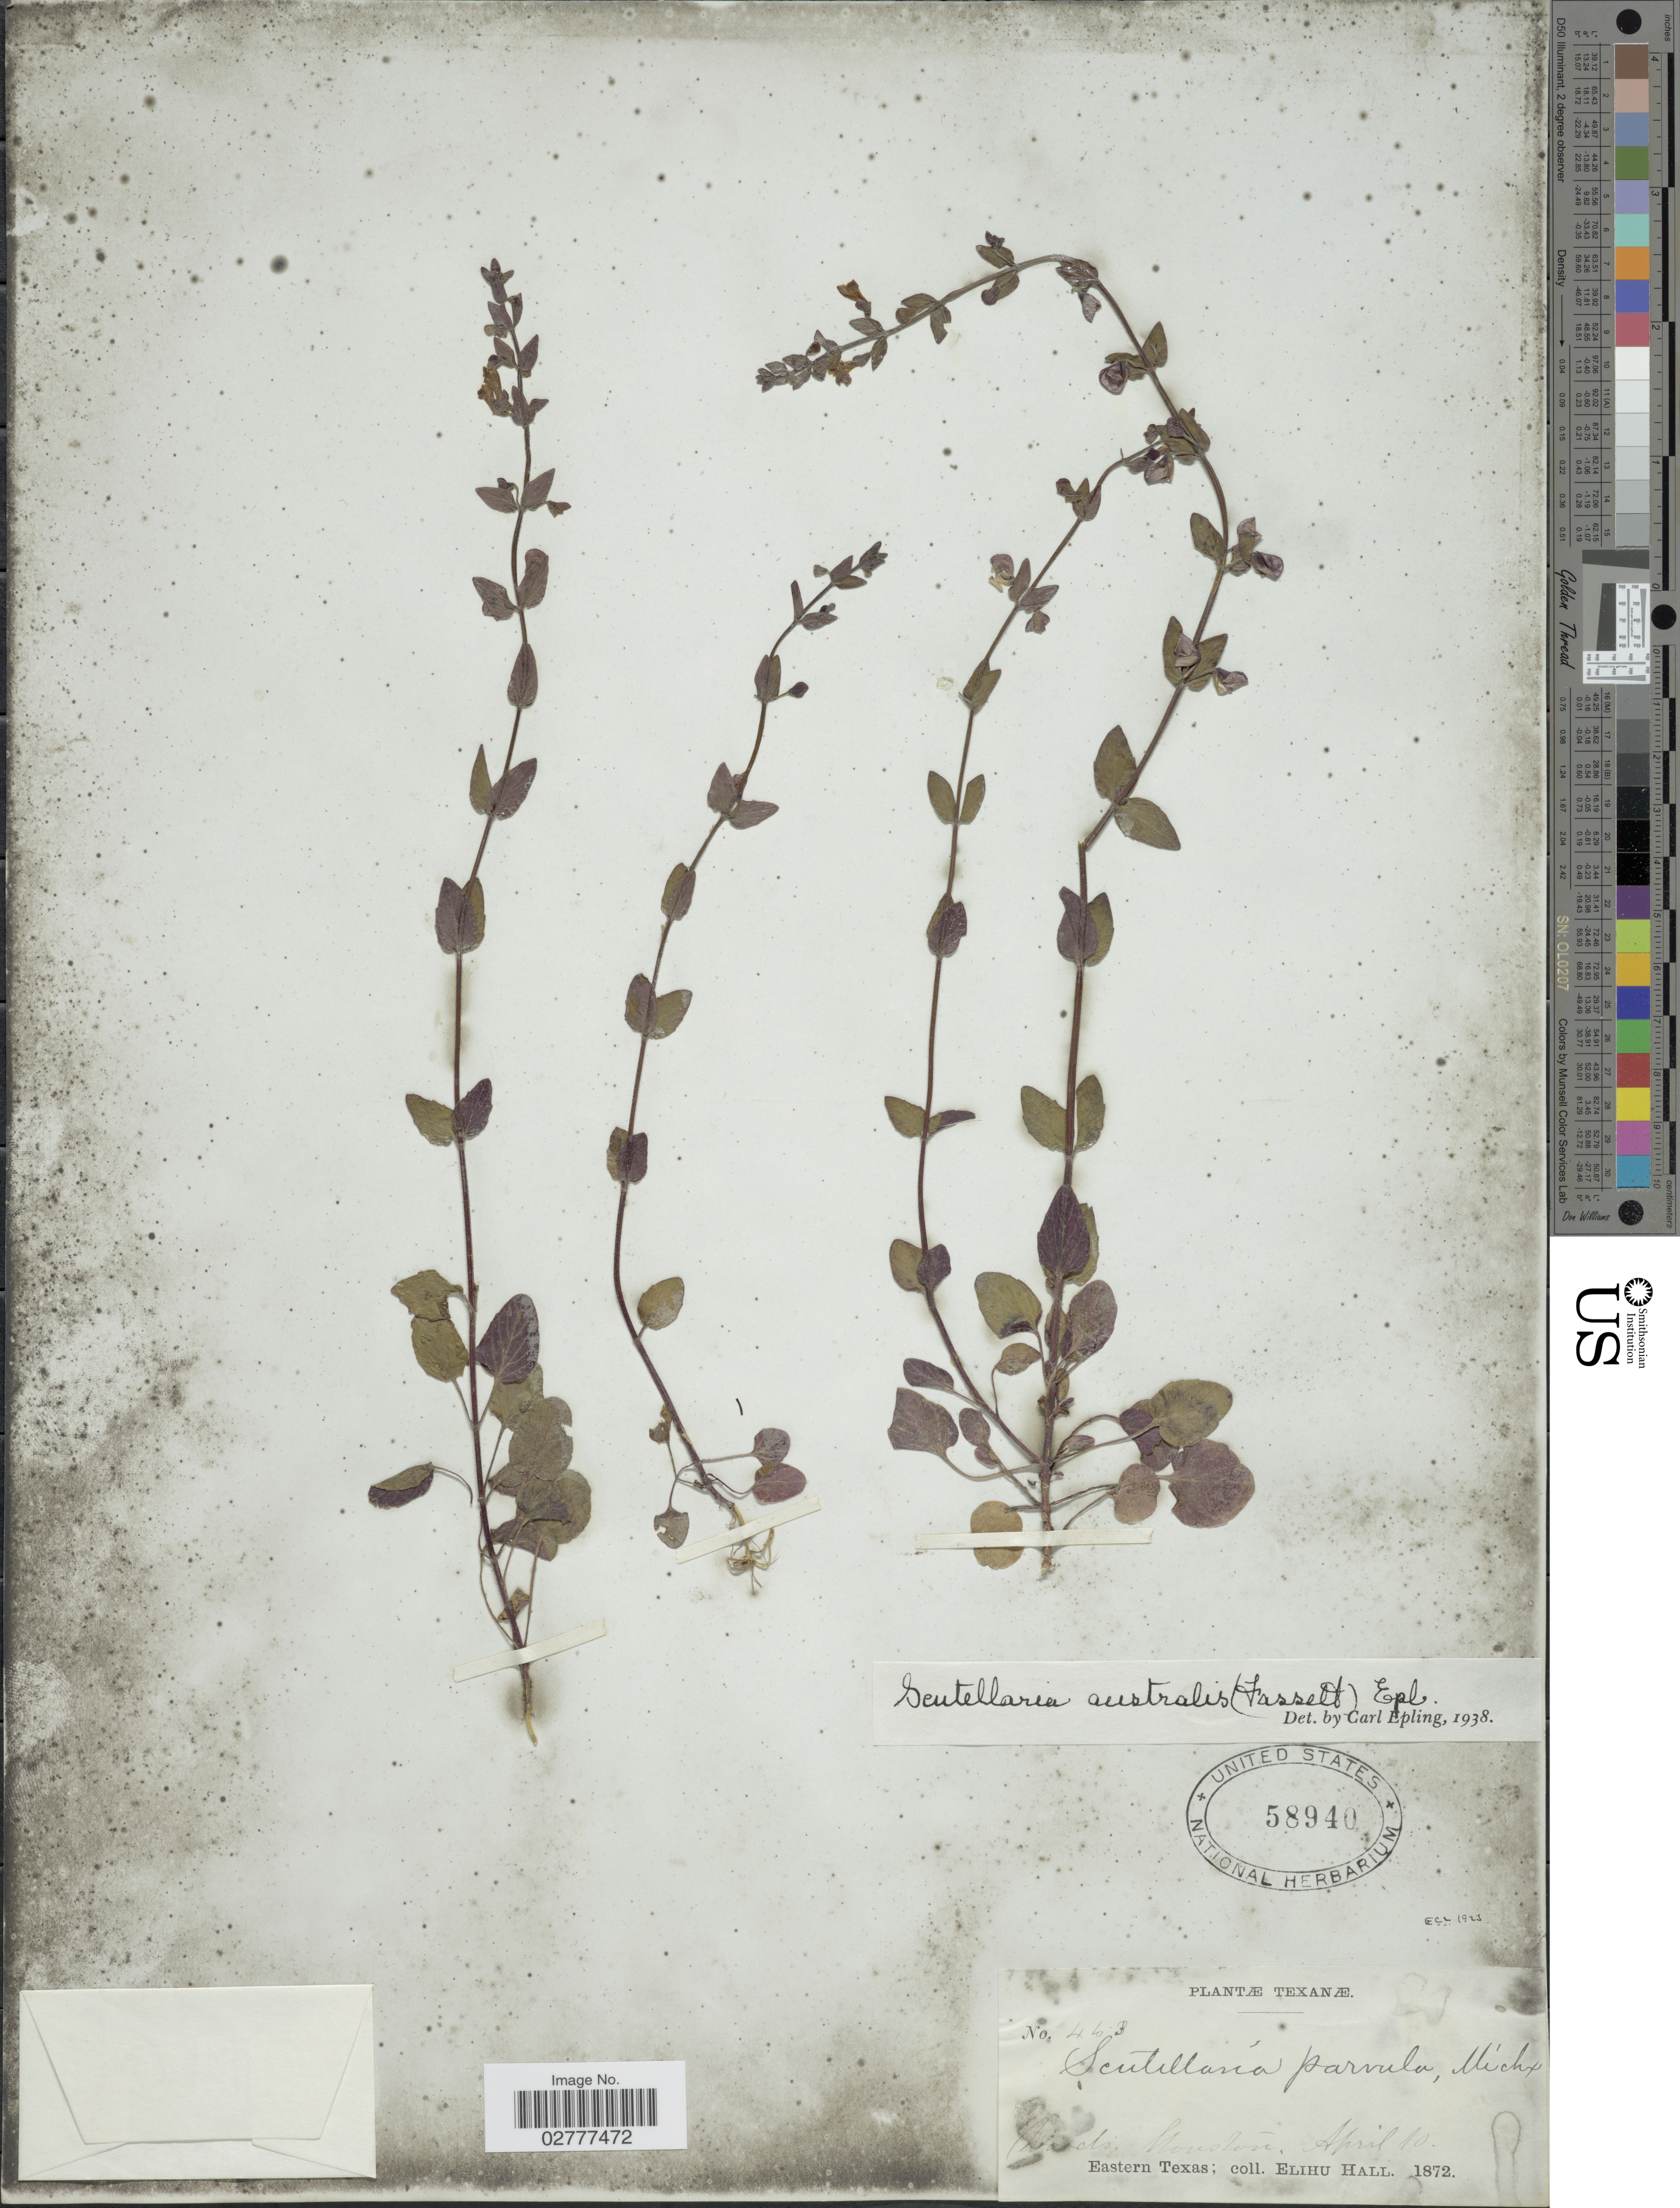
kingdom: Plantae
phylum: Tracheophyta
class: Magnoliopsida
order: Lamiales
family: Lamiaceae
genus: Scutellaria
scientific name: Scutellaria australis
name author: (Fassett) Epling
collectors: E. Hall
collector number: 463*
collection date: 1872-04-10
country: United States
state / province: Texas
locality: Houston, Eastern Texas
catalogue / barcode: US 58940